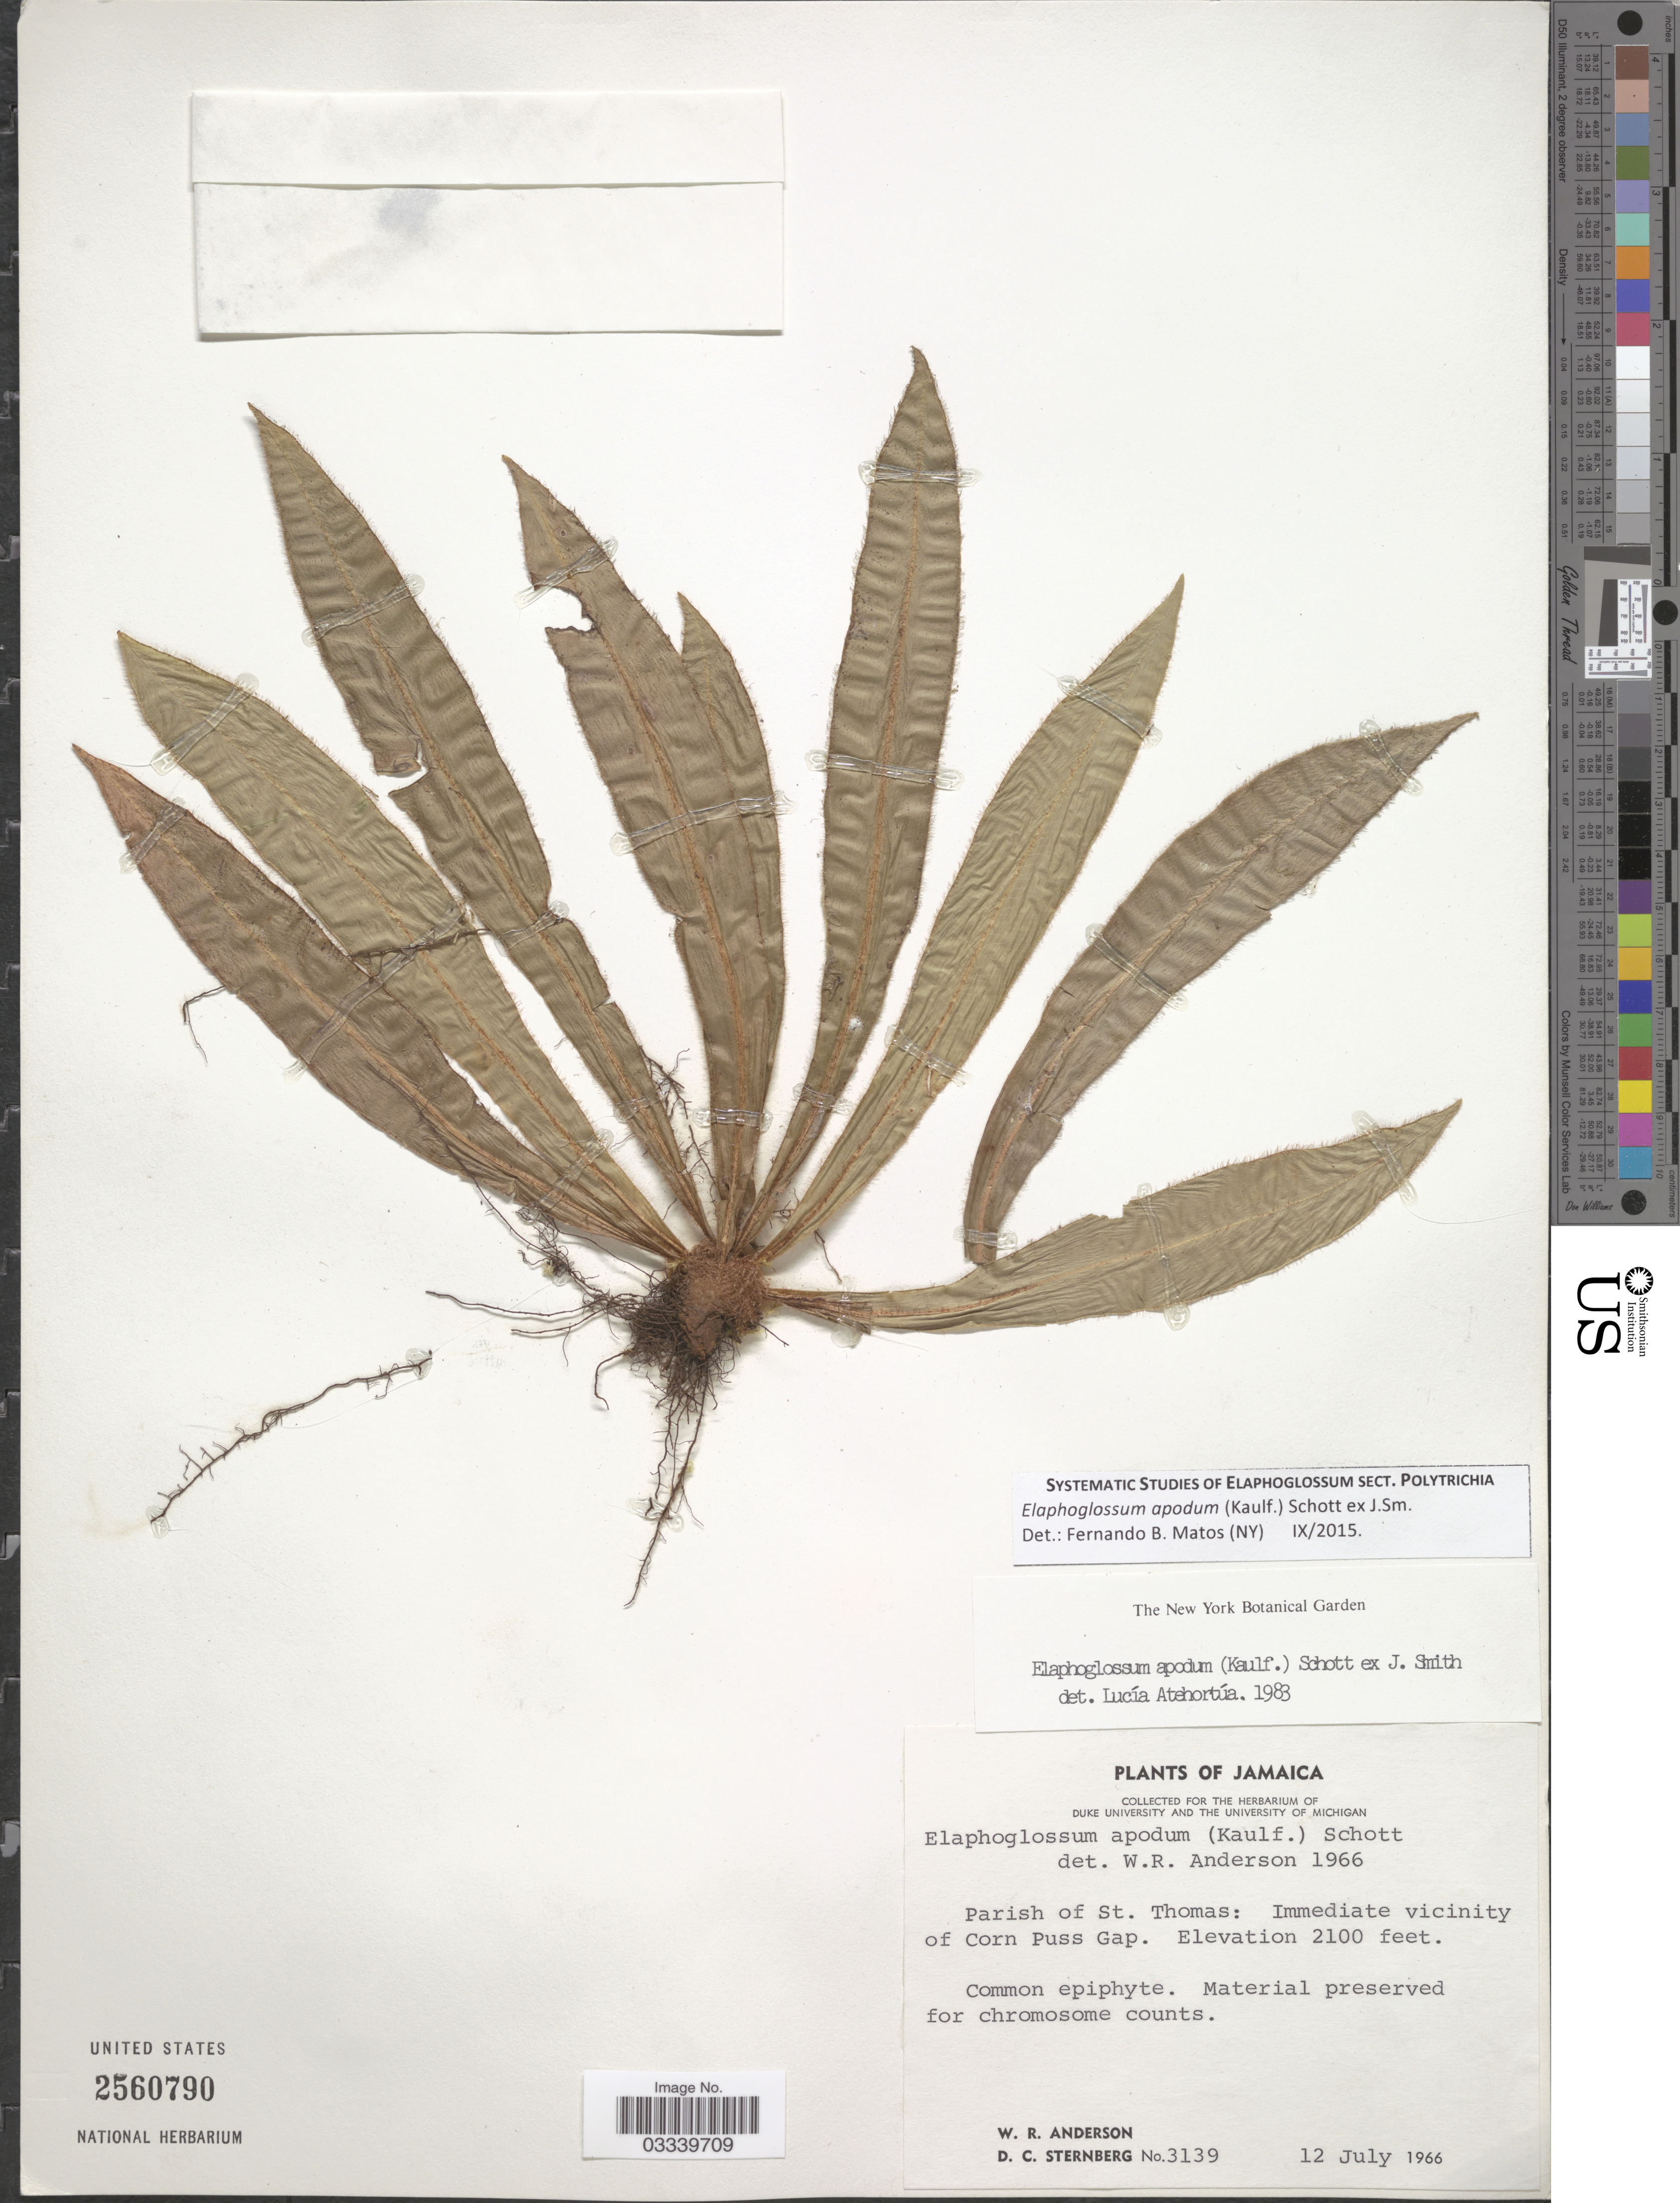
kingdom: Plantae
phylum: Tracheophyta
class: Polypodiopsida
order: Polypodiales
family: Dryopteridaceae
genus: Elaphoglossum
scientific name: Elaphoglossum apodum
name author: (Kaulf.) Schott ex J. Sm.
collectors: W. Anderson & D. Sternberg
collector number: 3139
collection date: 1966-07-12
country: Jamaica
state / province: Saint Thomas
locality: Parish of St. Thomas: Immediate vicinity of Corn Puss Gap.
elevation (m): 640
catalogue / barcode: US 2560790